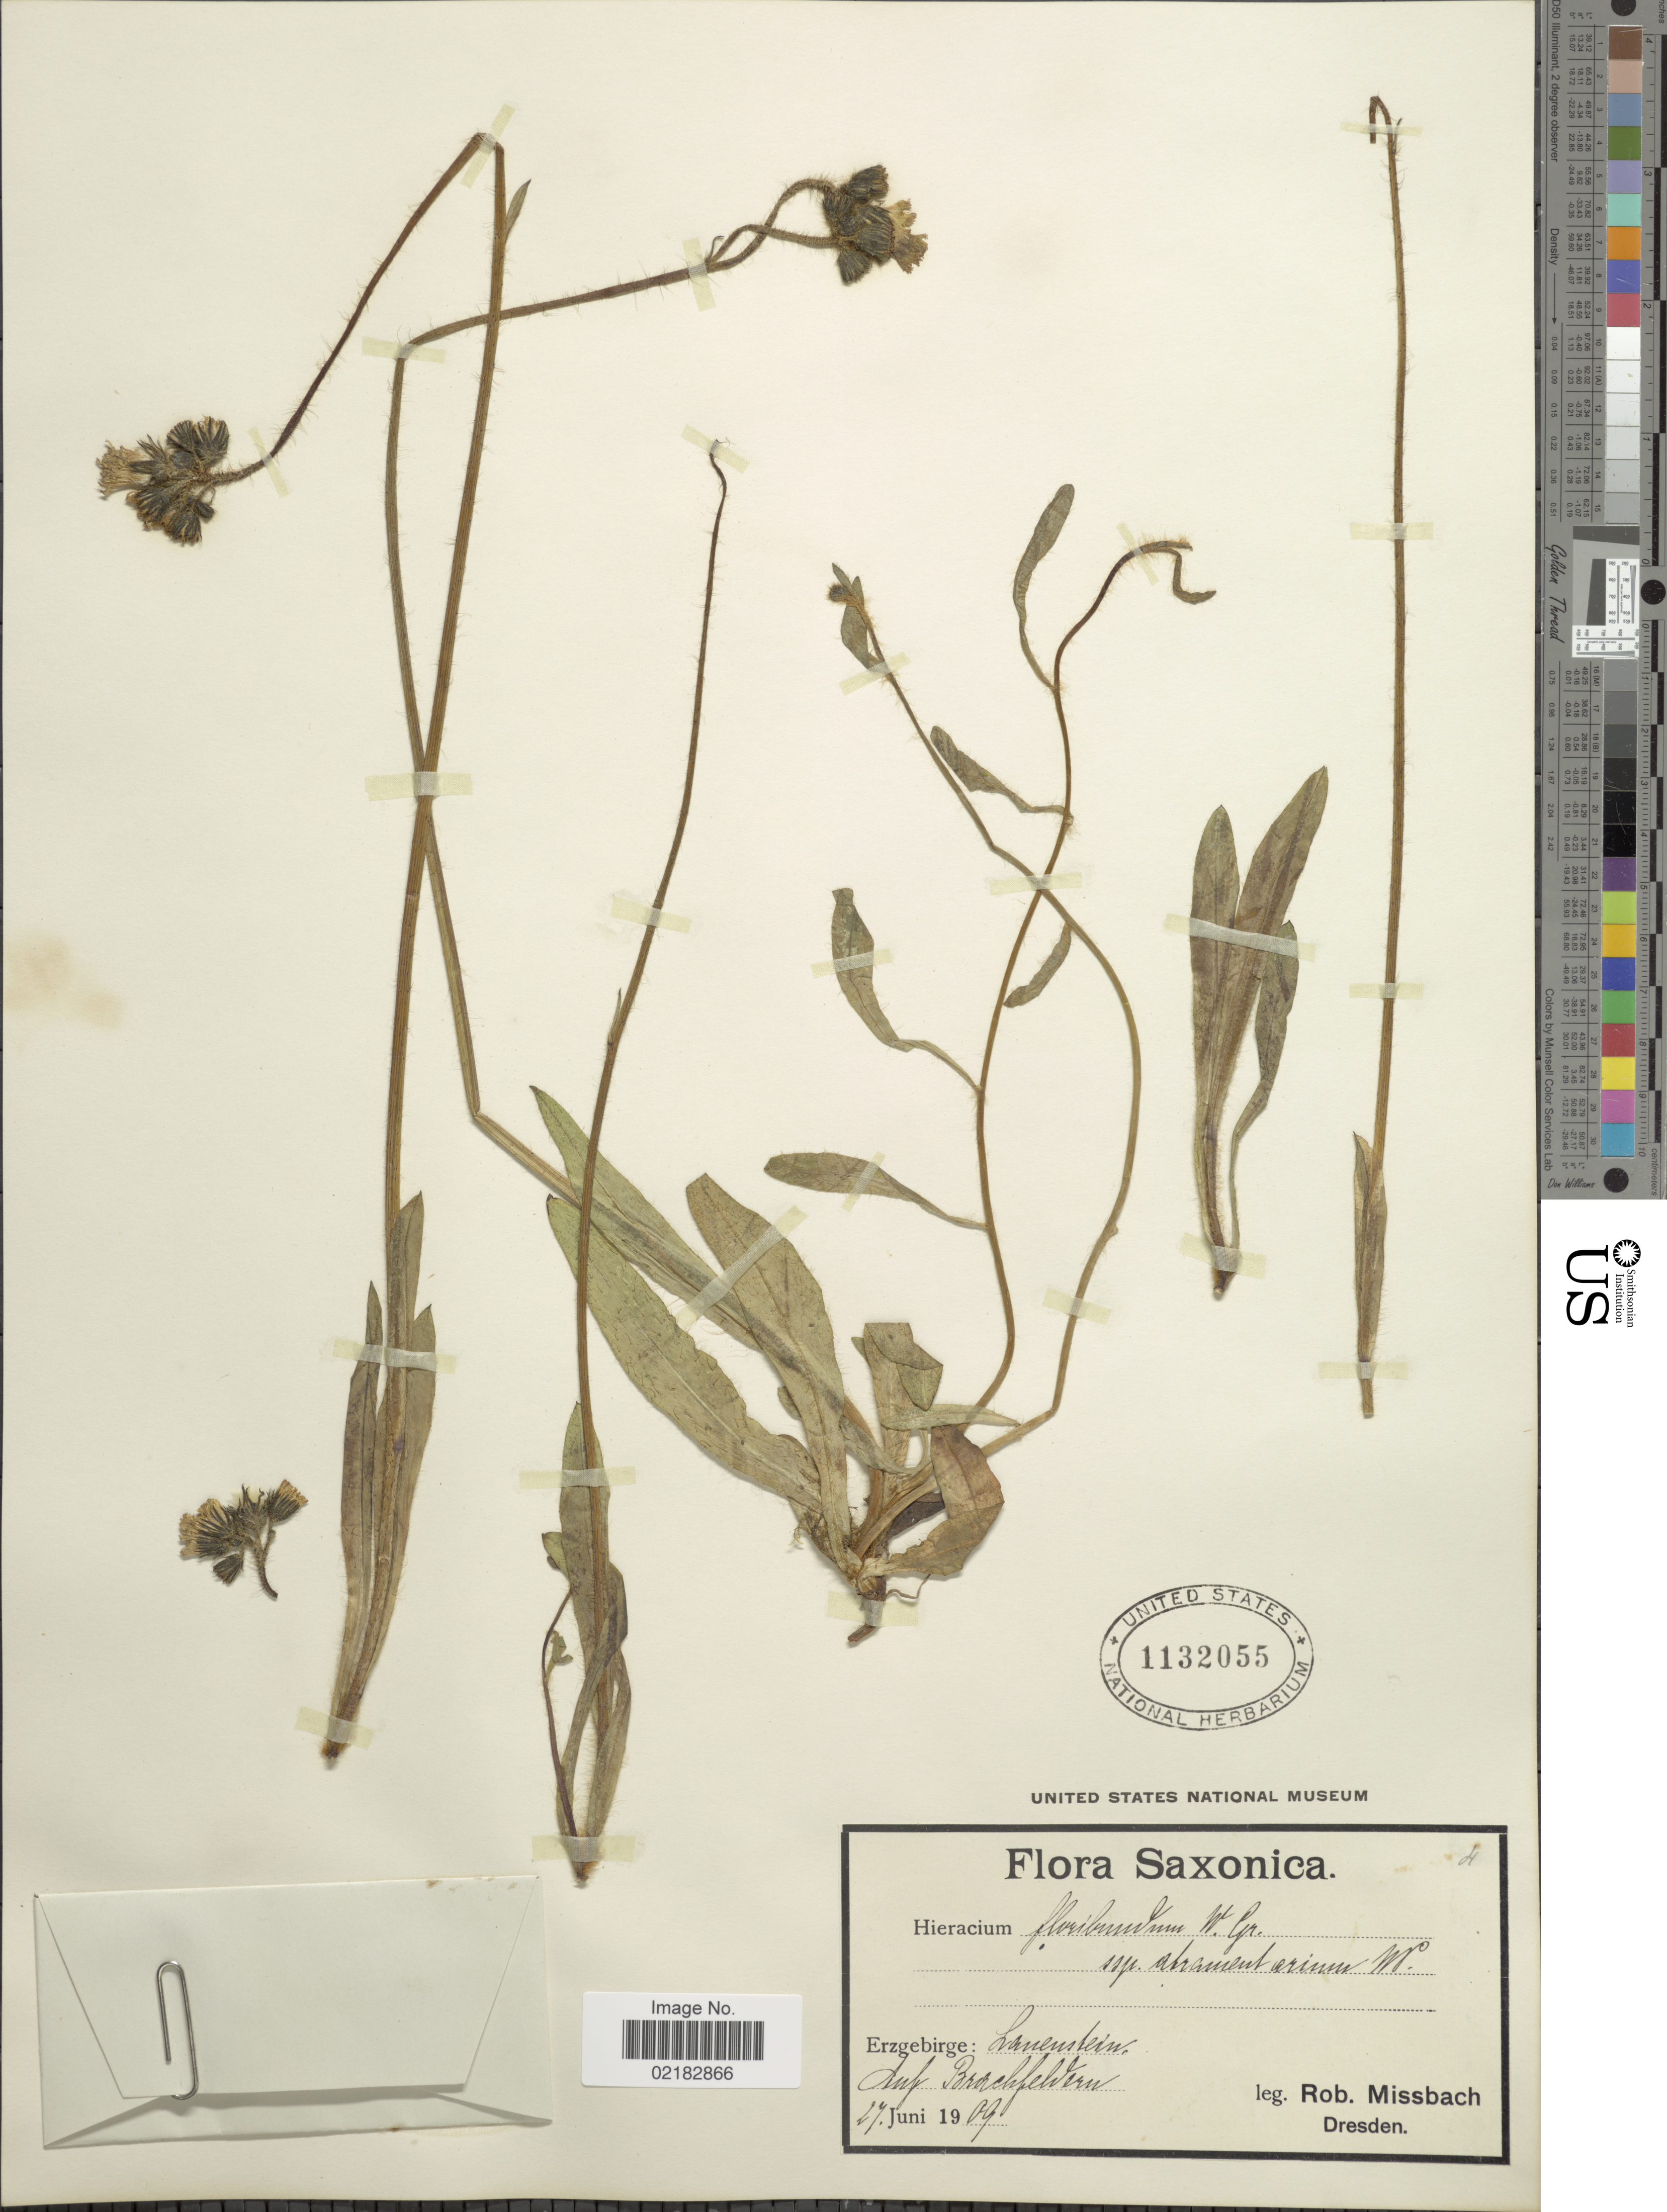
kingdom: Plantae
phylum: Tracheophyta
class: Magnoliopsida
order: Asterales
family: Asteraceae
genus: Pilosella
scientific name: Pilosella floribunda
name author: (Wimm. & Grab.) Fr. a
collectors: R. Missbach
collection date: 1909-06-27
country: Germany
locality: Saxonica, Erzgebirge: Sanenstein, auf Brachfeldern [interpreted]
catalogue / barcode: US 1132055